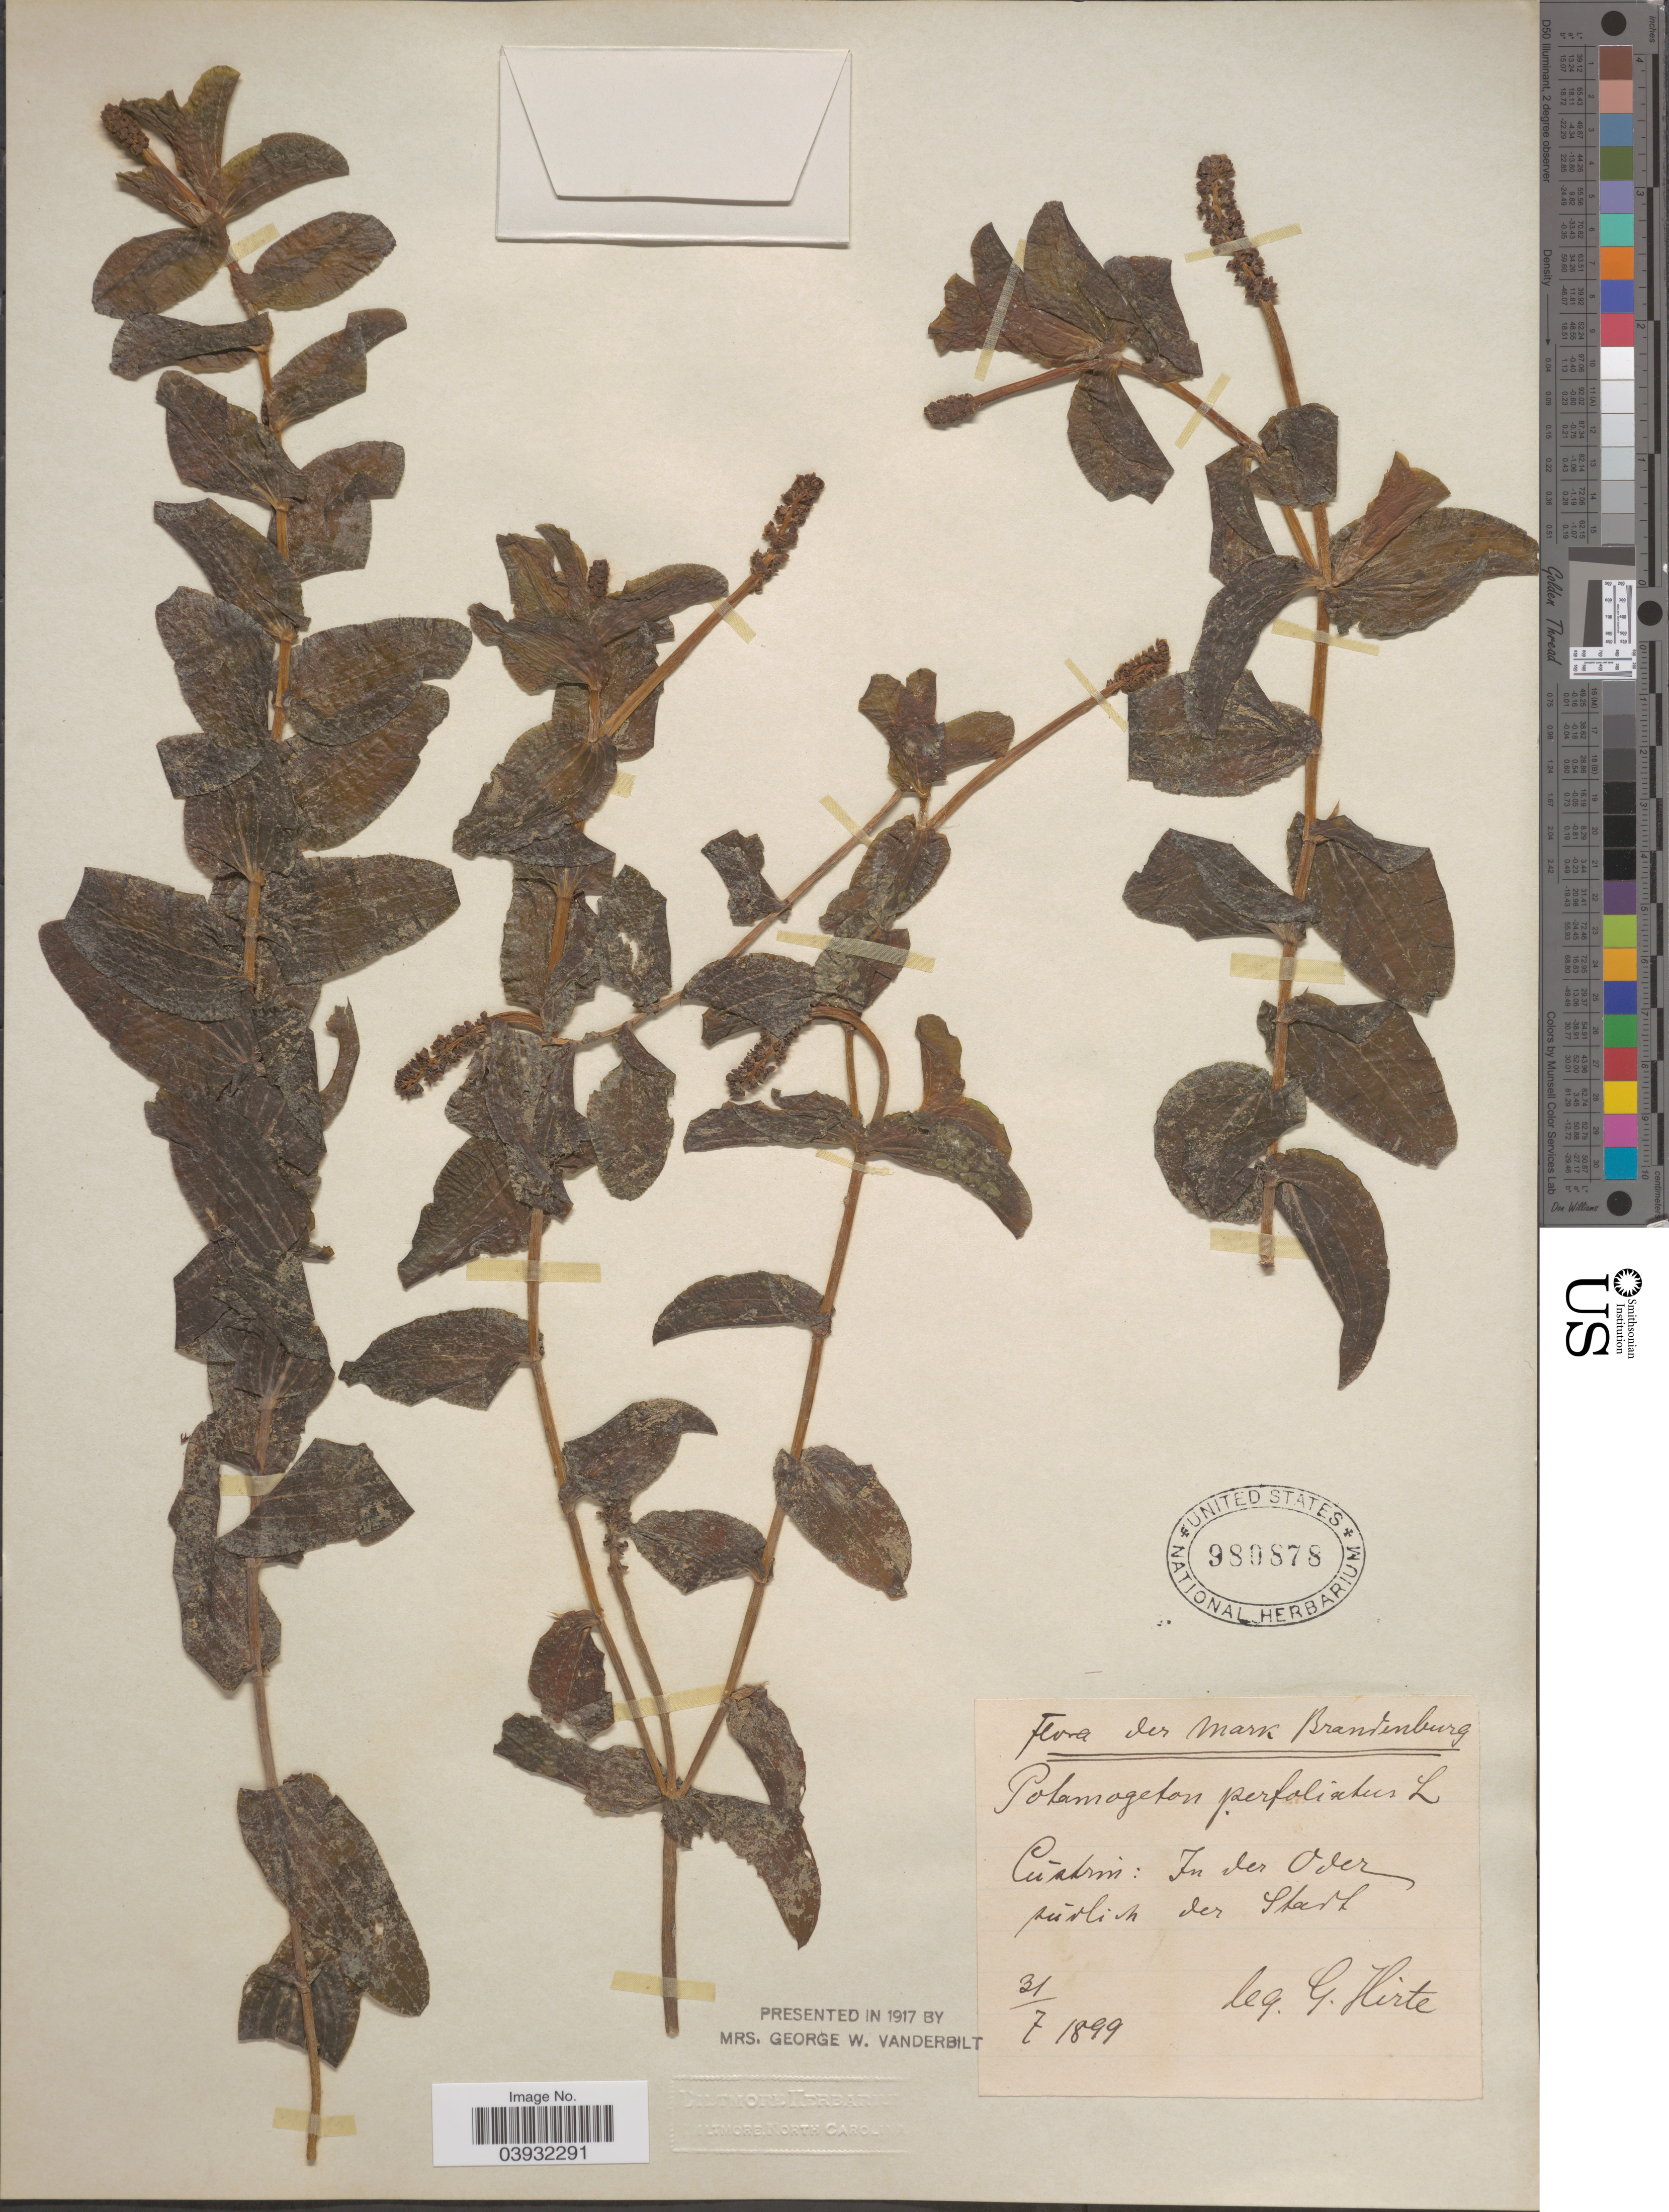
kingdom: Plantae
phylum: Tracheophyta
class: Liliopsida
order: Alismatales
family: Potamogetonaceae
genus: Potamogeton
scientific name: Potamogeton perfoliatus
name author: L.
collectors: G. Hirte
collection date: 1899-07-31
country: Germany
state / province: Brandenburg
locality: Cuatrim [interpreted]: In der Oder sudlich [interpreted] der Starz [interpreted].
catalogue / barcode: US 980878